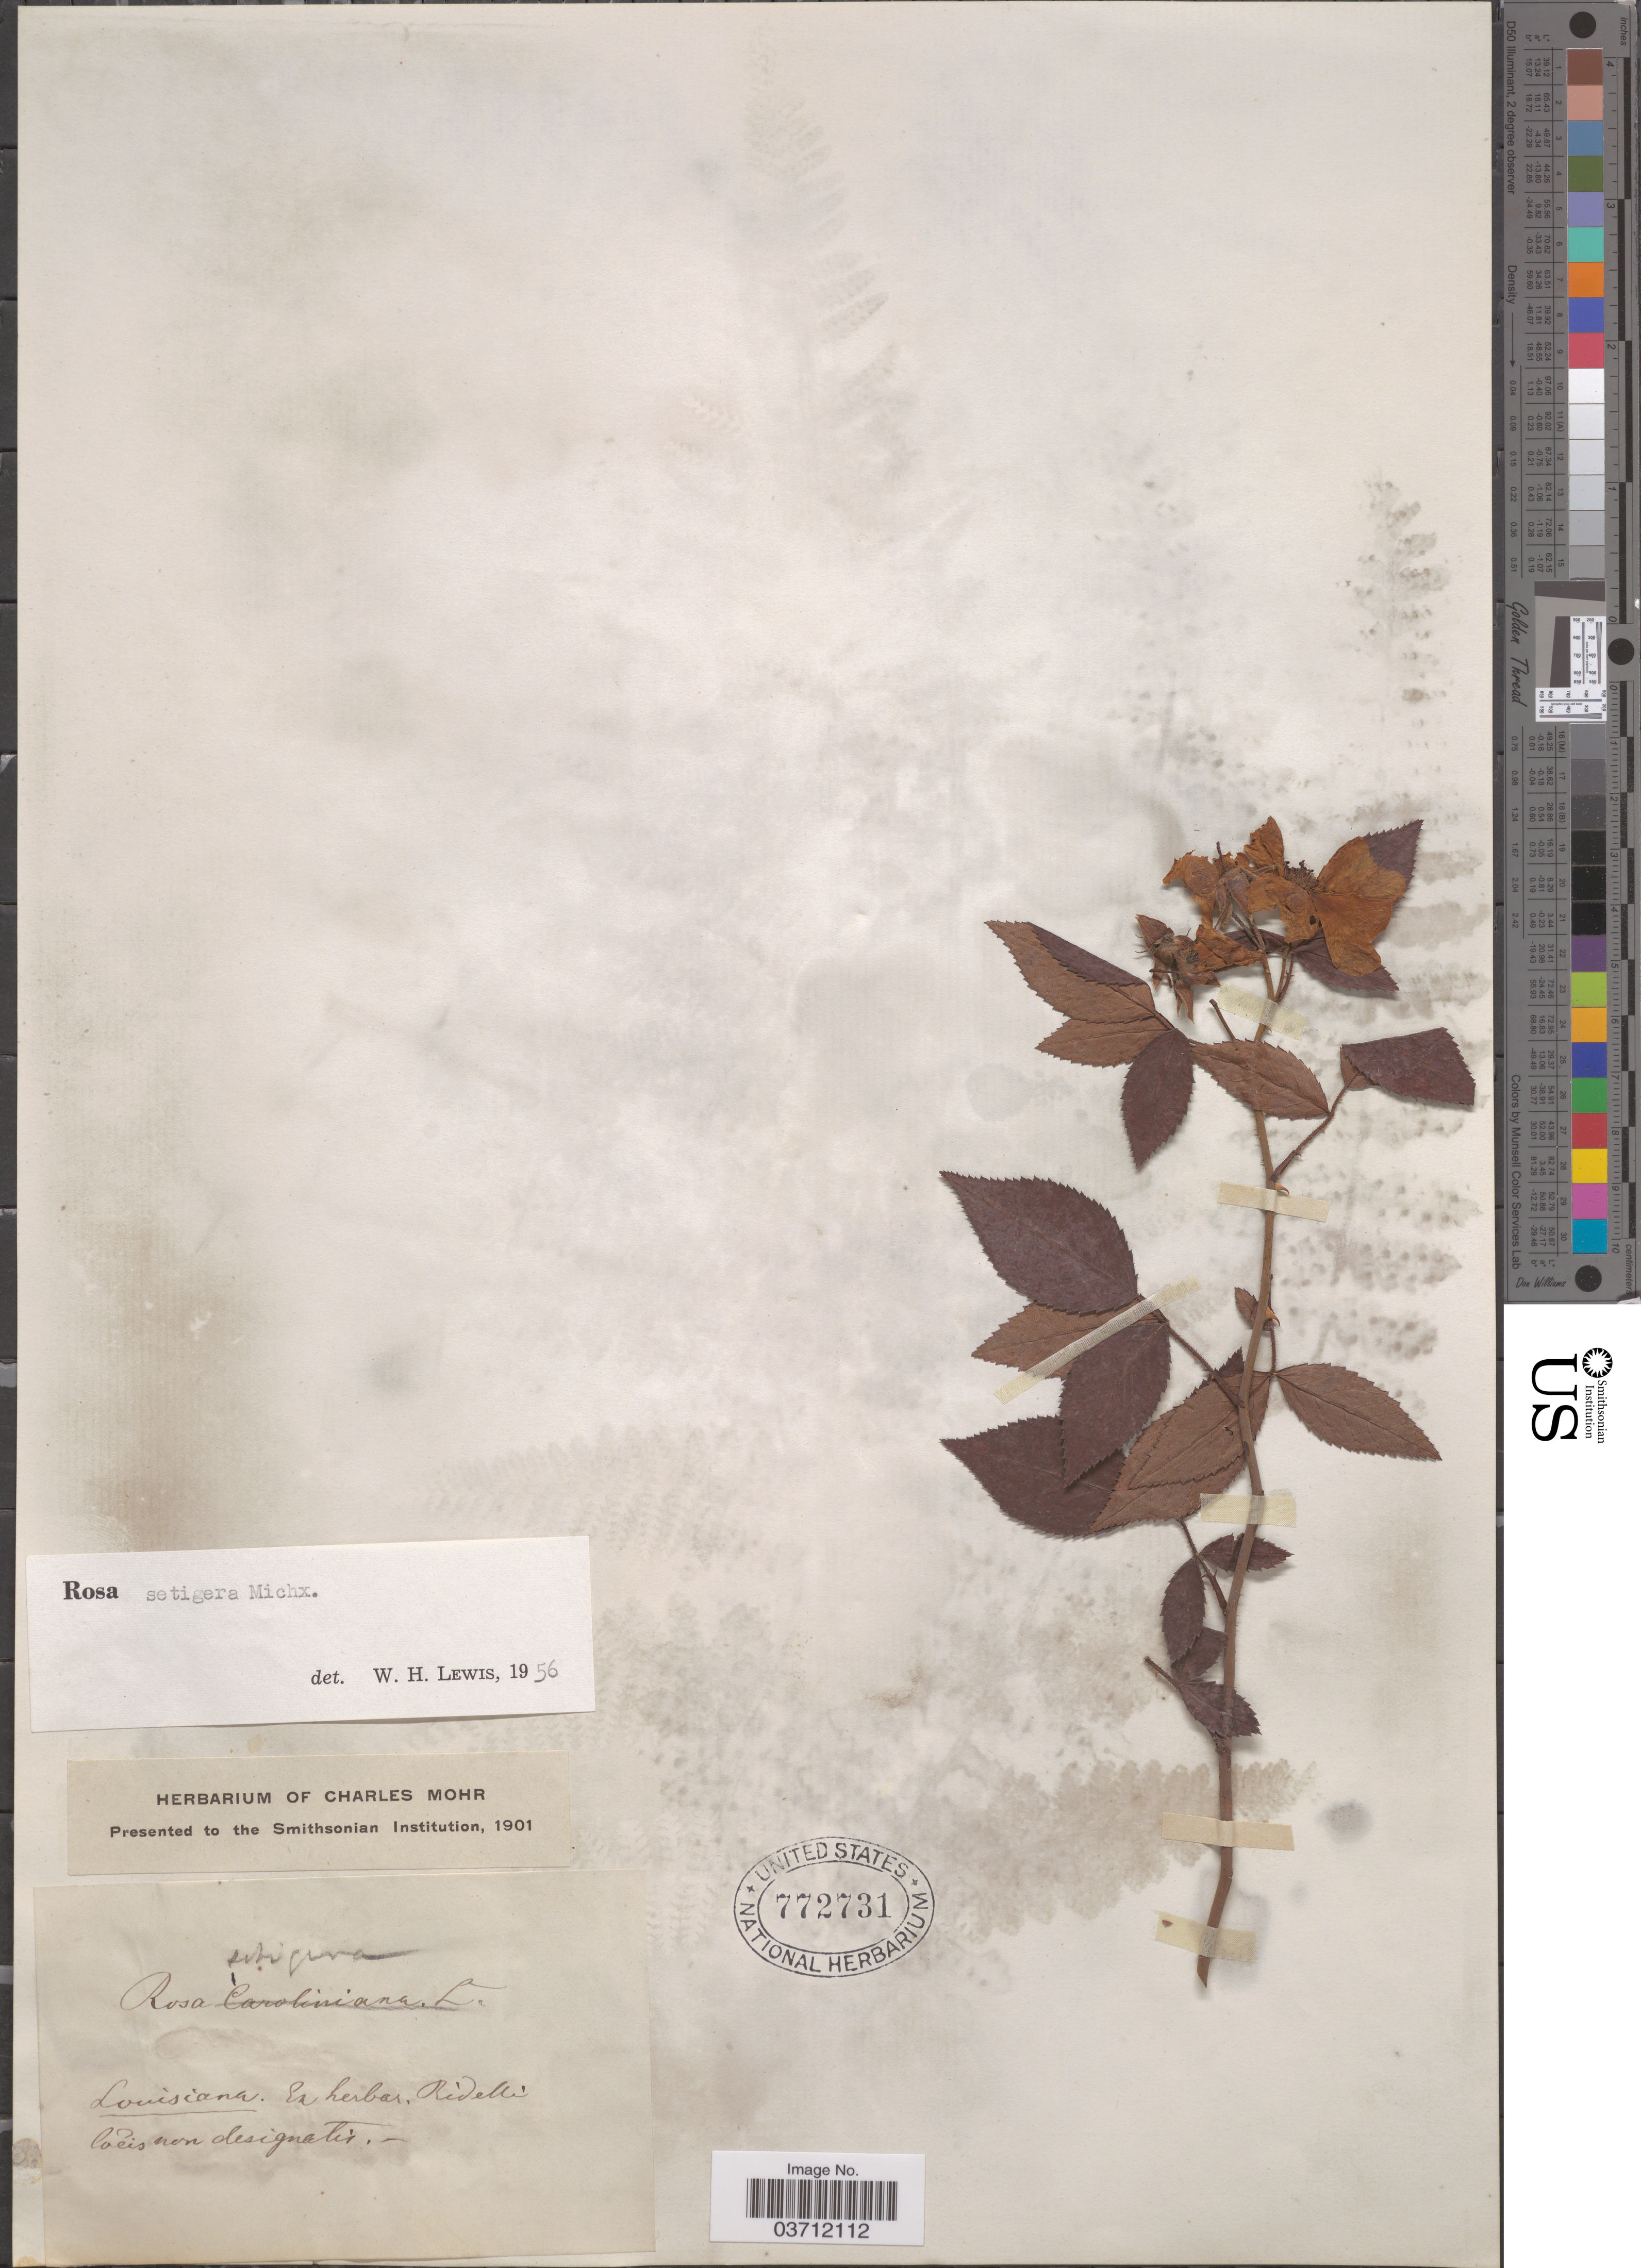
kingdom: Plantae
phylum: Tracheophyta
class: Magnoliopsida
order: Rosales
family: Rosaceae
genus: Rosa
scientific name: Rosa setigera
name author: Michx.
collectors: ex herb. Ridell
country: United States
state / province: Louisiana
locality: locis non designatis.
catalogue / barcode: US 772731